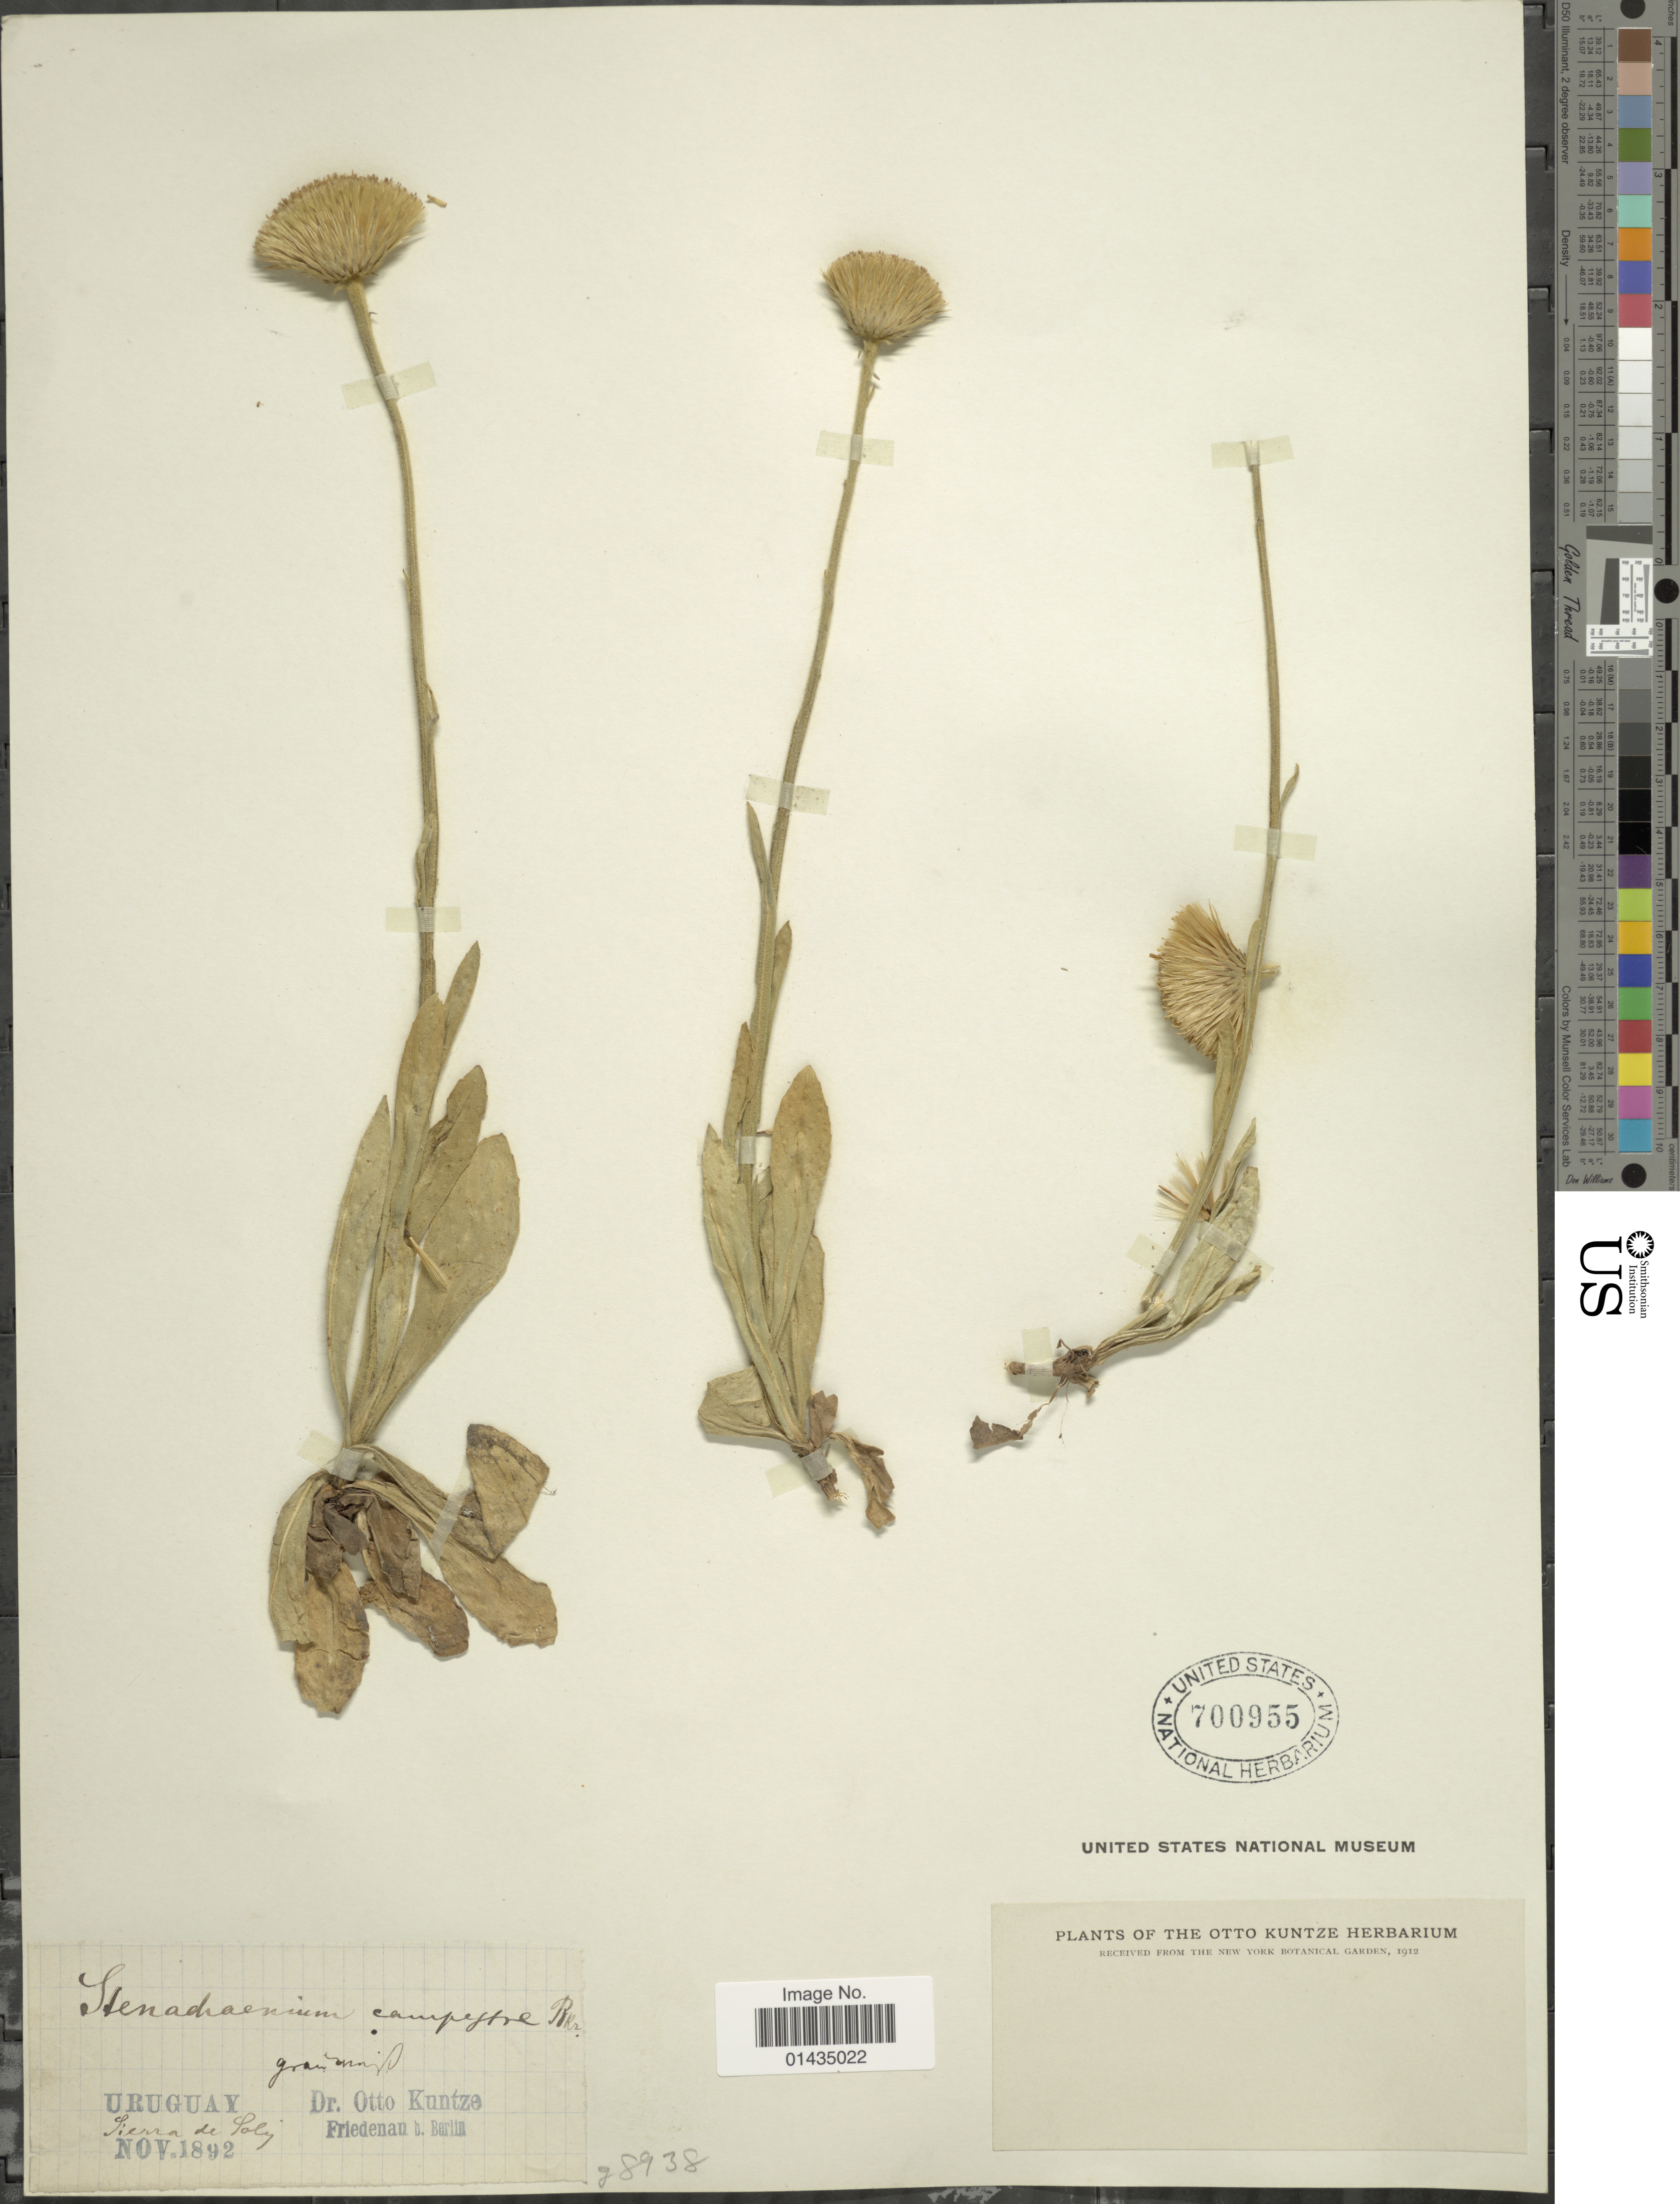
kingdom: Plantae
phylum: Tracheophyta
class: Magnoliopsida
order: Asterales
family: Asteraceae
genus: Stenachaenium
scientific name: Stenachaenium campestre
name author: Baker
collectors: C.E.O. Kuntze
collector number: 8938?*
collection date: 1892-11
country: Uruguay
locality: Sierra de Loly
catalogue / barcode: US 700955